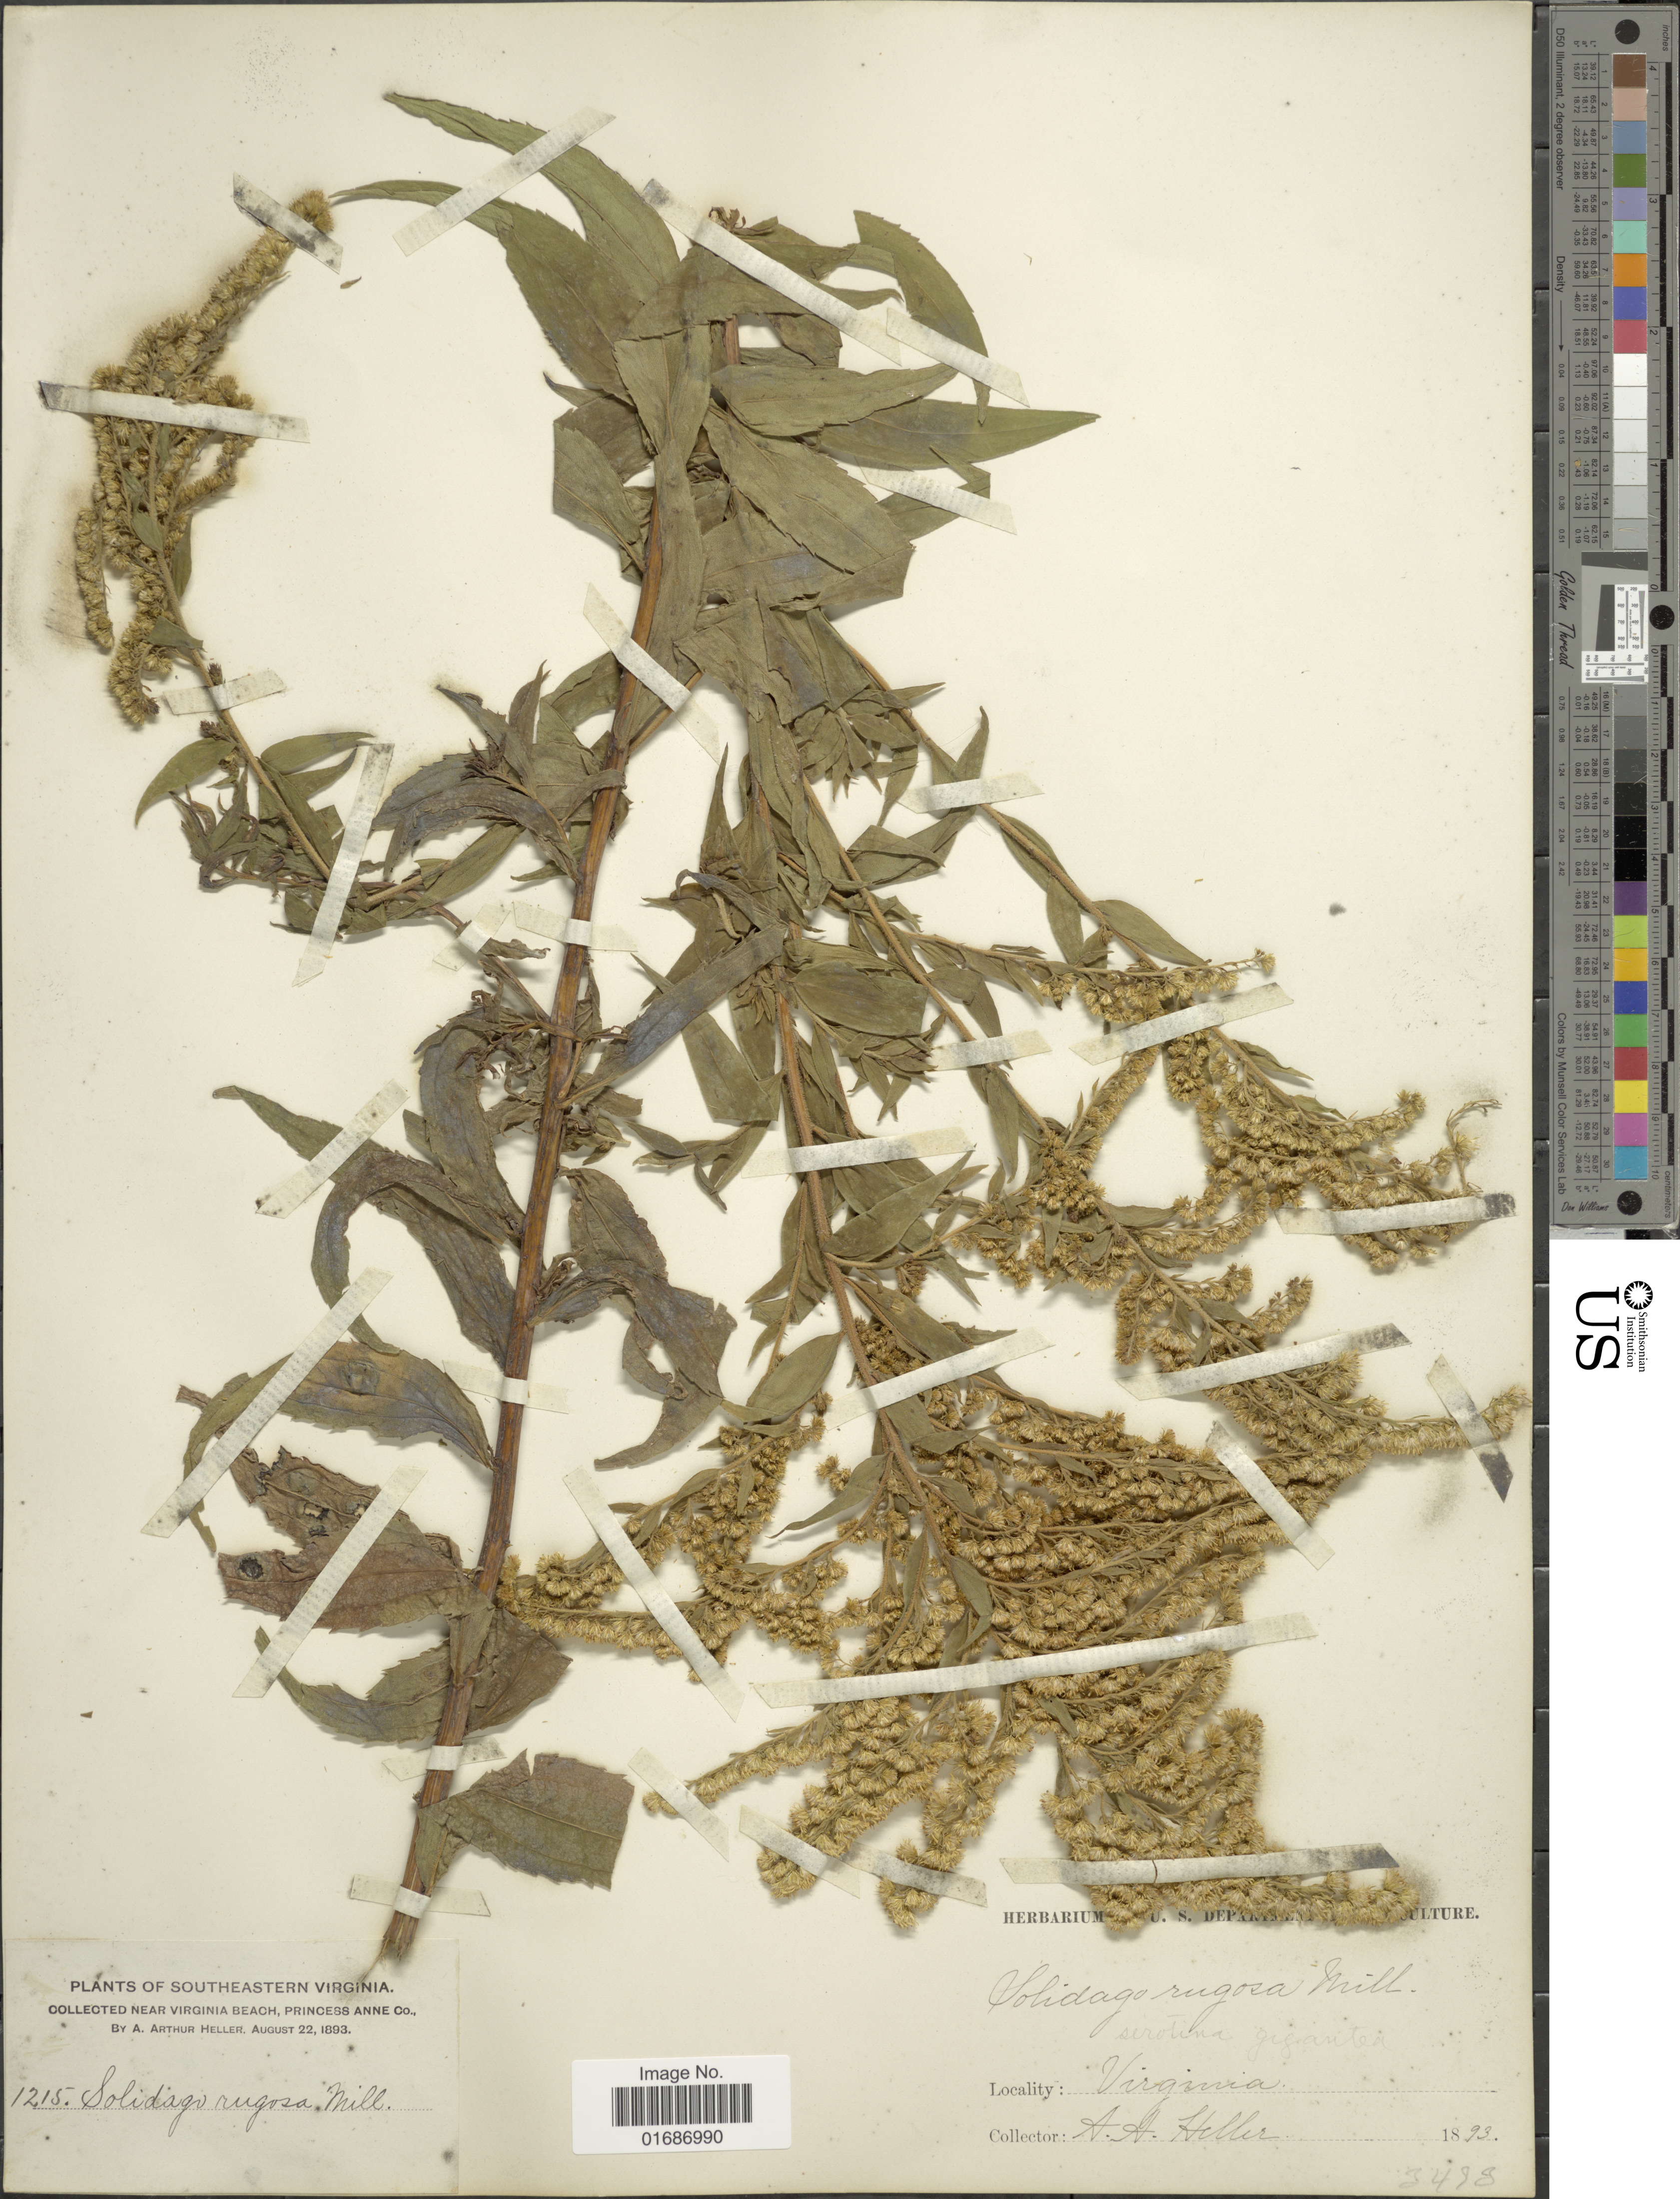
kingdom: Plantae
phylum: Tracheophyta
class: Magnoliopsida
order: Asterales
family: Asteraceae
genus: Solidago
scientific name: Solidago gigantea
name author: Aiton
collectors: A. A. Heller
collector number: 1215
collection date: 1893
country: United States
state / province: Virginia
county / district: City of Virginia Beach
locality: Collected near Virginia Beach, Princess Anne Co. (= historical county name)